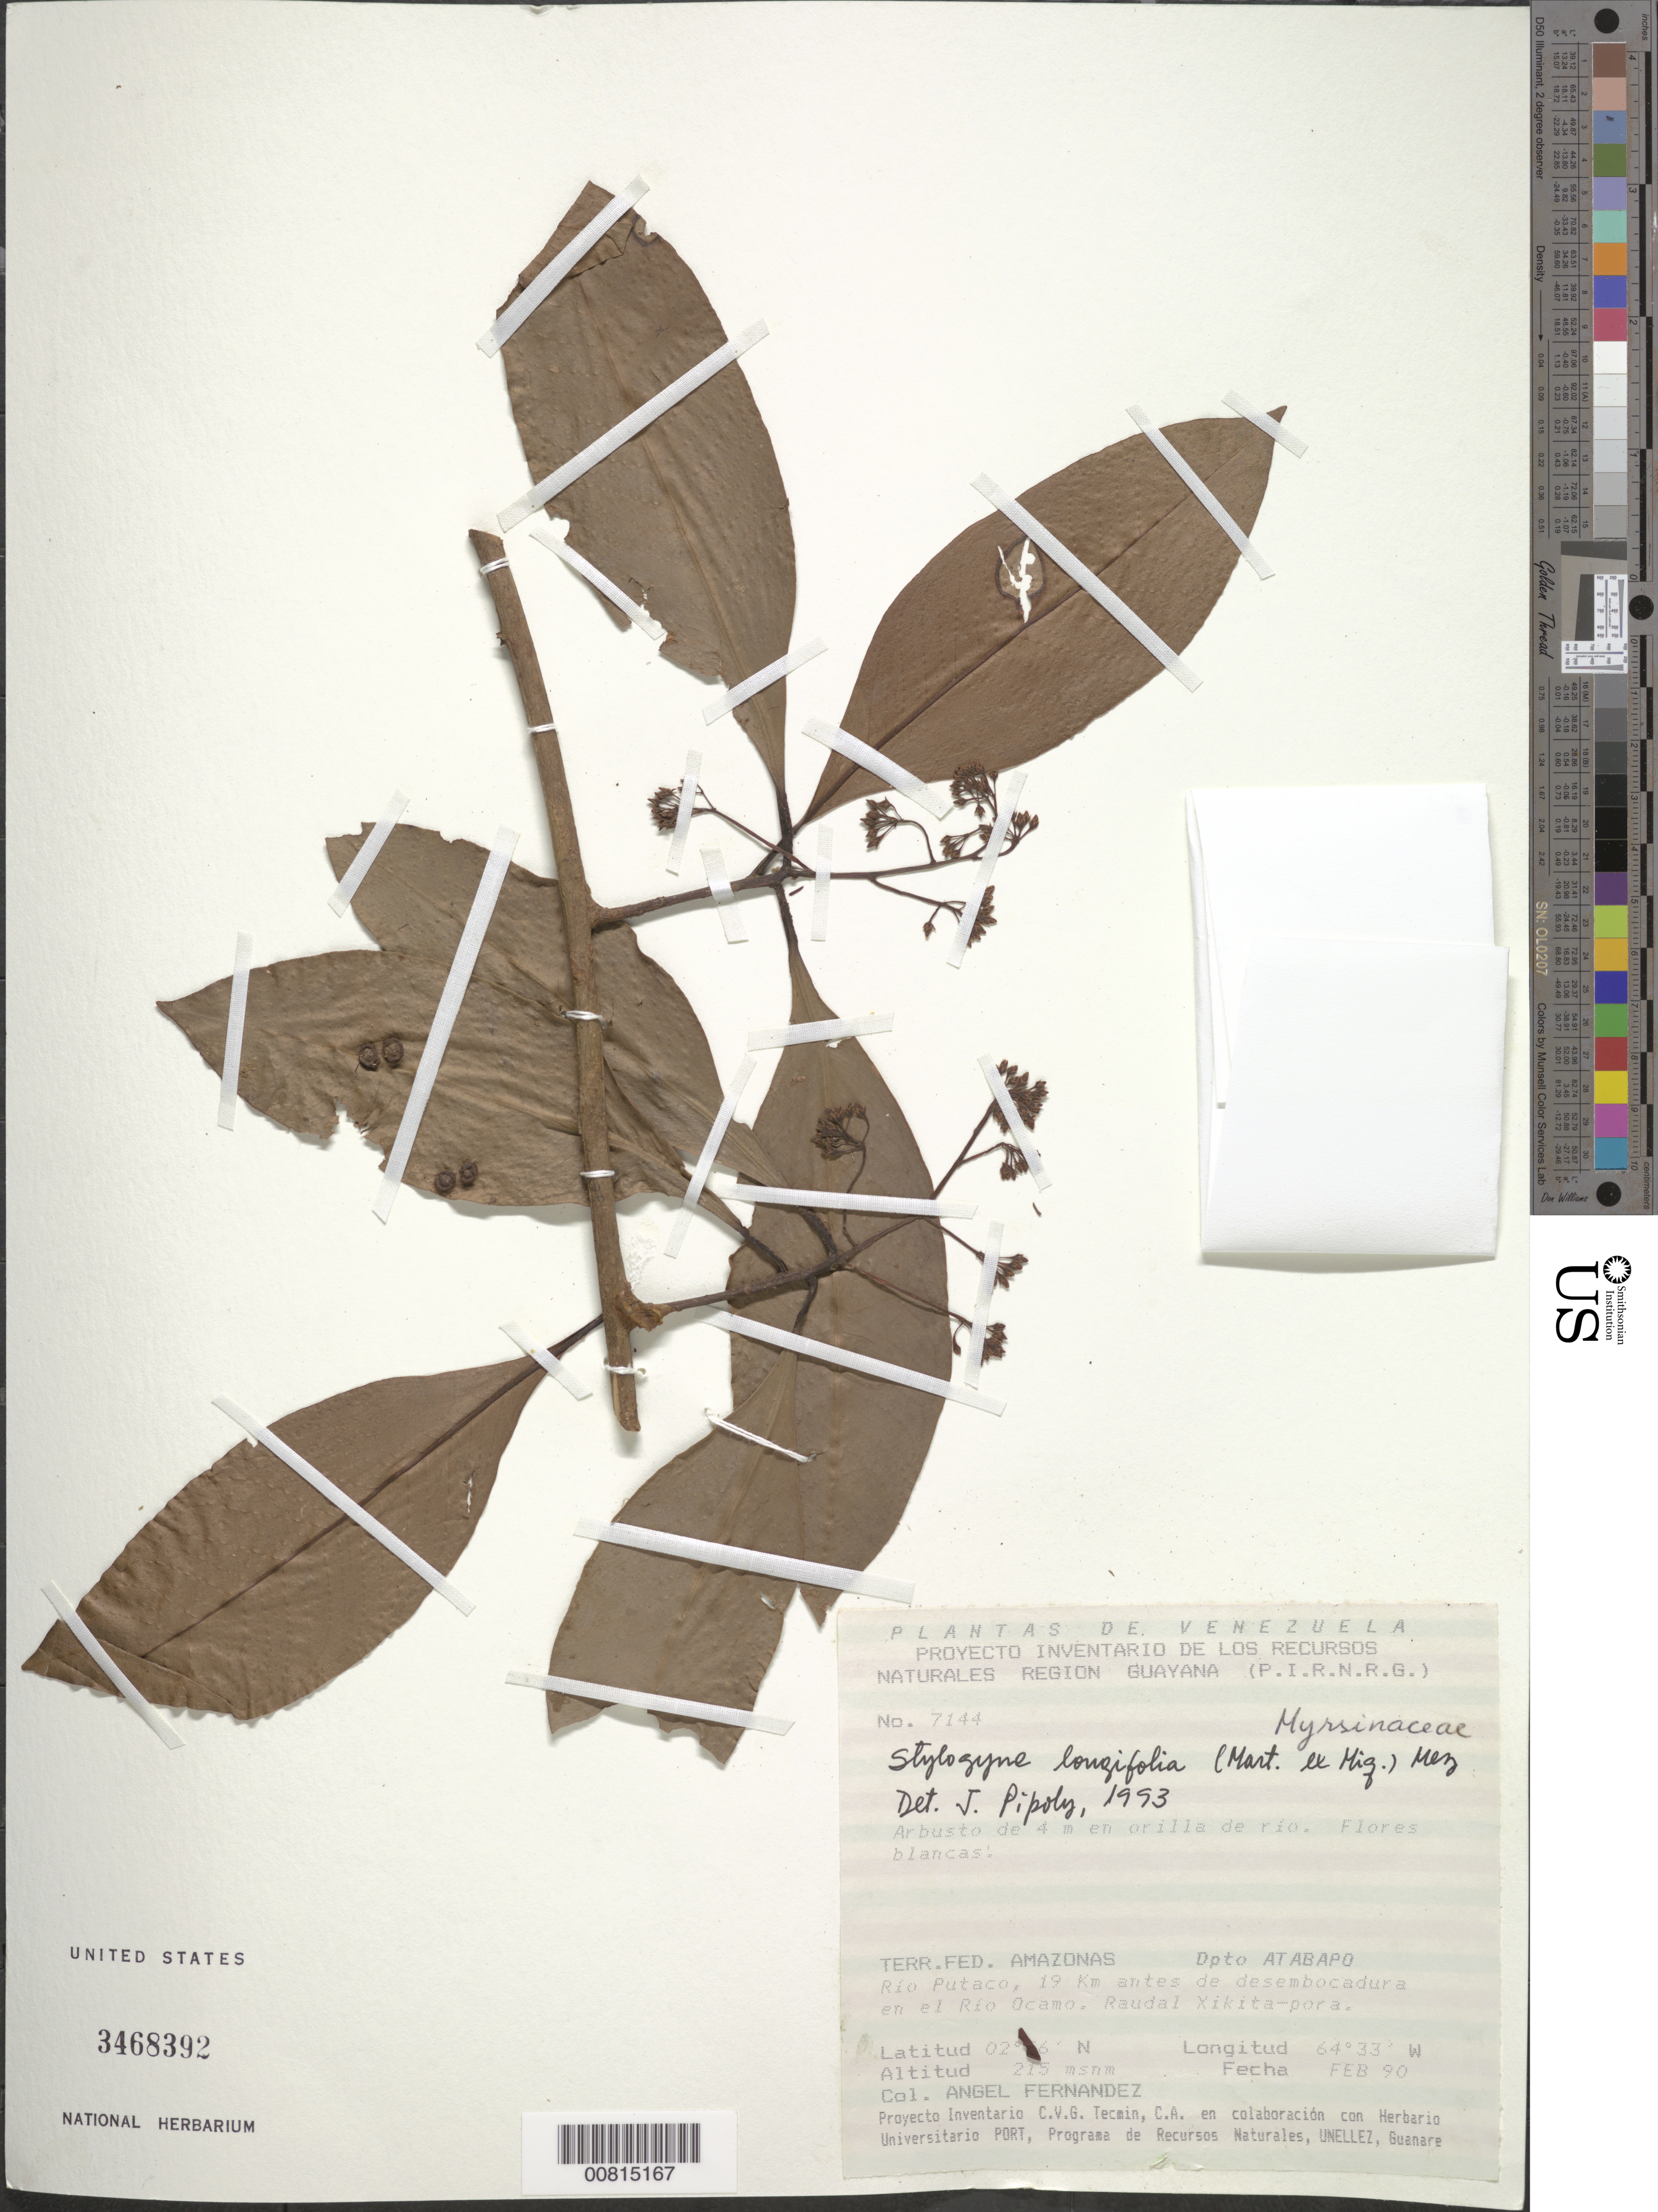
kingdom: Plantae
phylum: Tracheophyta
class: Magnoliopsida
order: Ericales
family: Primulaceae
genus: Stylogyne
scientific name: Stylogyne longifolia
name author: Mez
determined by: Pipoly, J. J., III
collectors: A. Fernández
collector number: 7144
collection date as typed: Feb-90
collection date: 1990-02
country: Venezuela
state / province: Amazonas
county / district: Atabapo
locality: Río Putaco, 19 km antes de desembocadura en el Río Ocamo, Raudal Xikita-pora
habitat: Along river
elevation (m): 215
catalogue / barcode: US 3468392